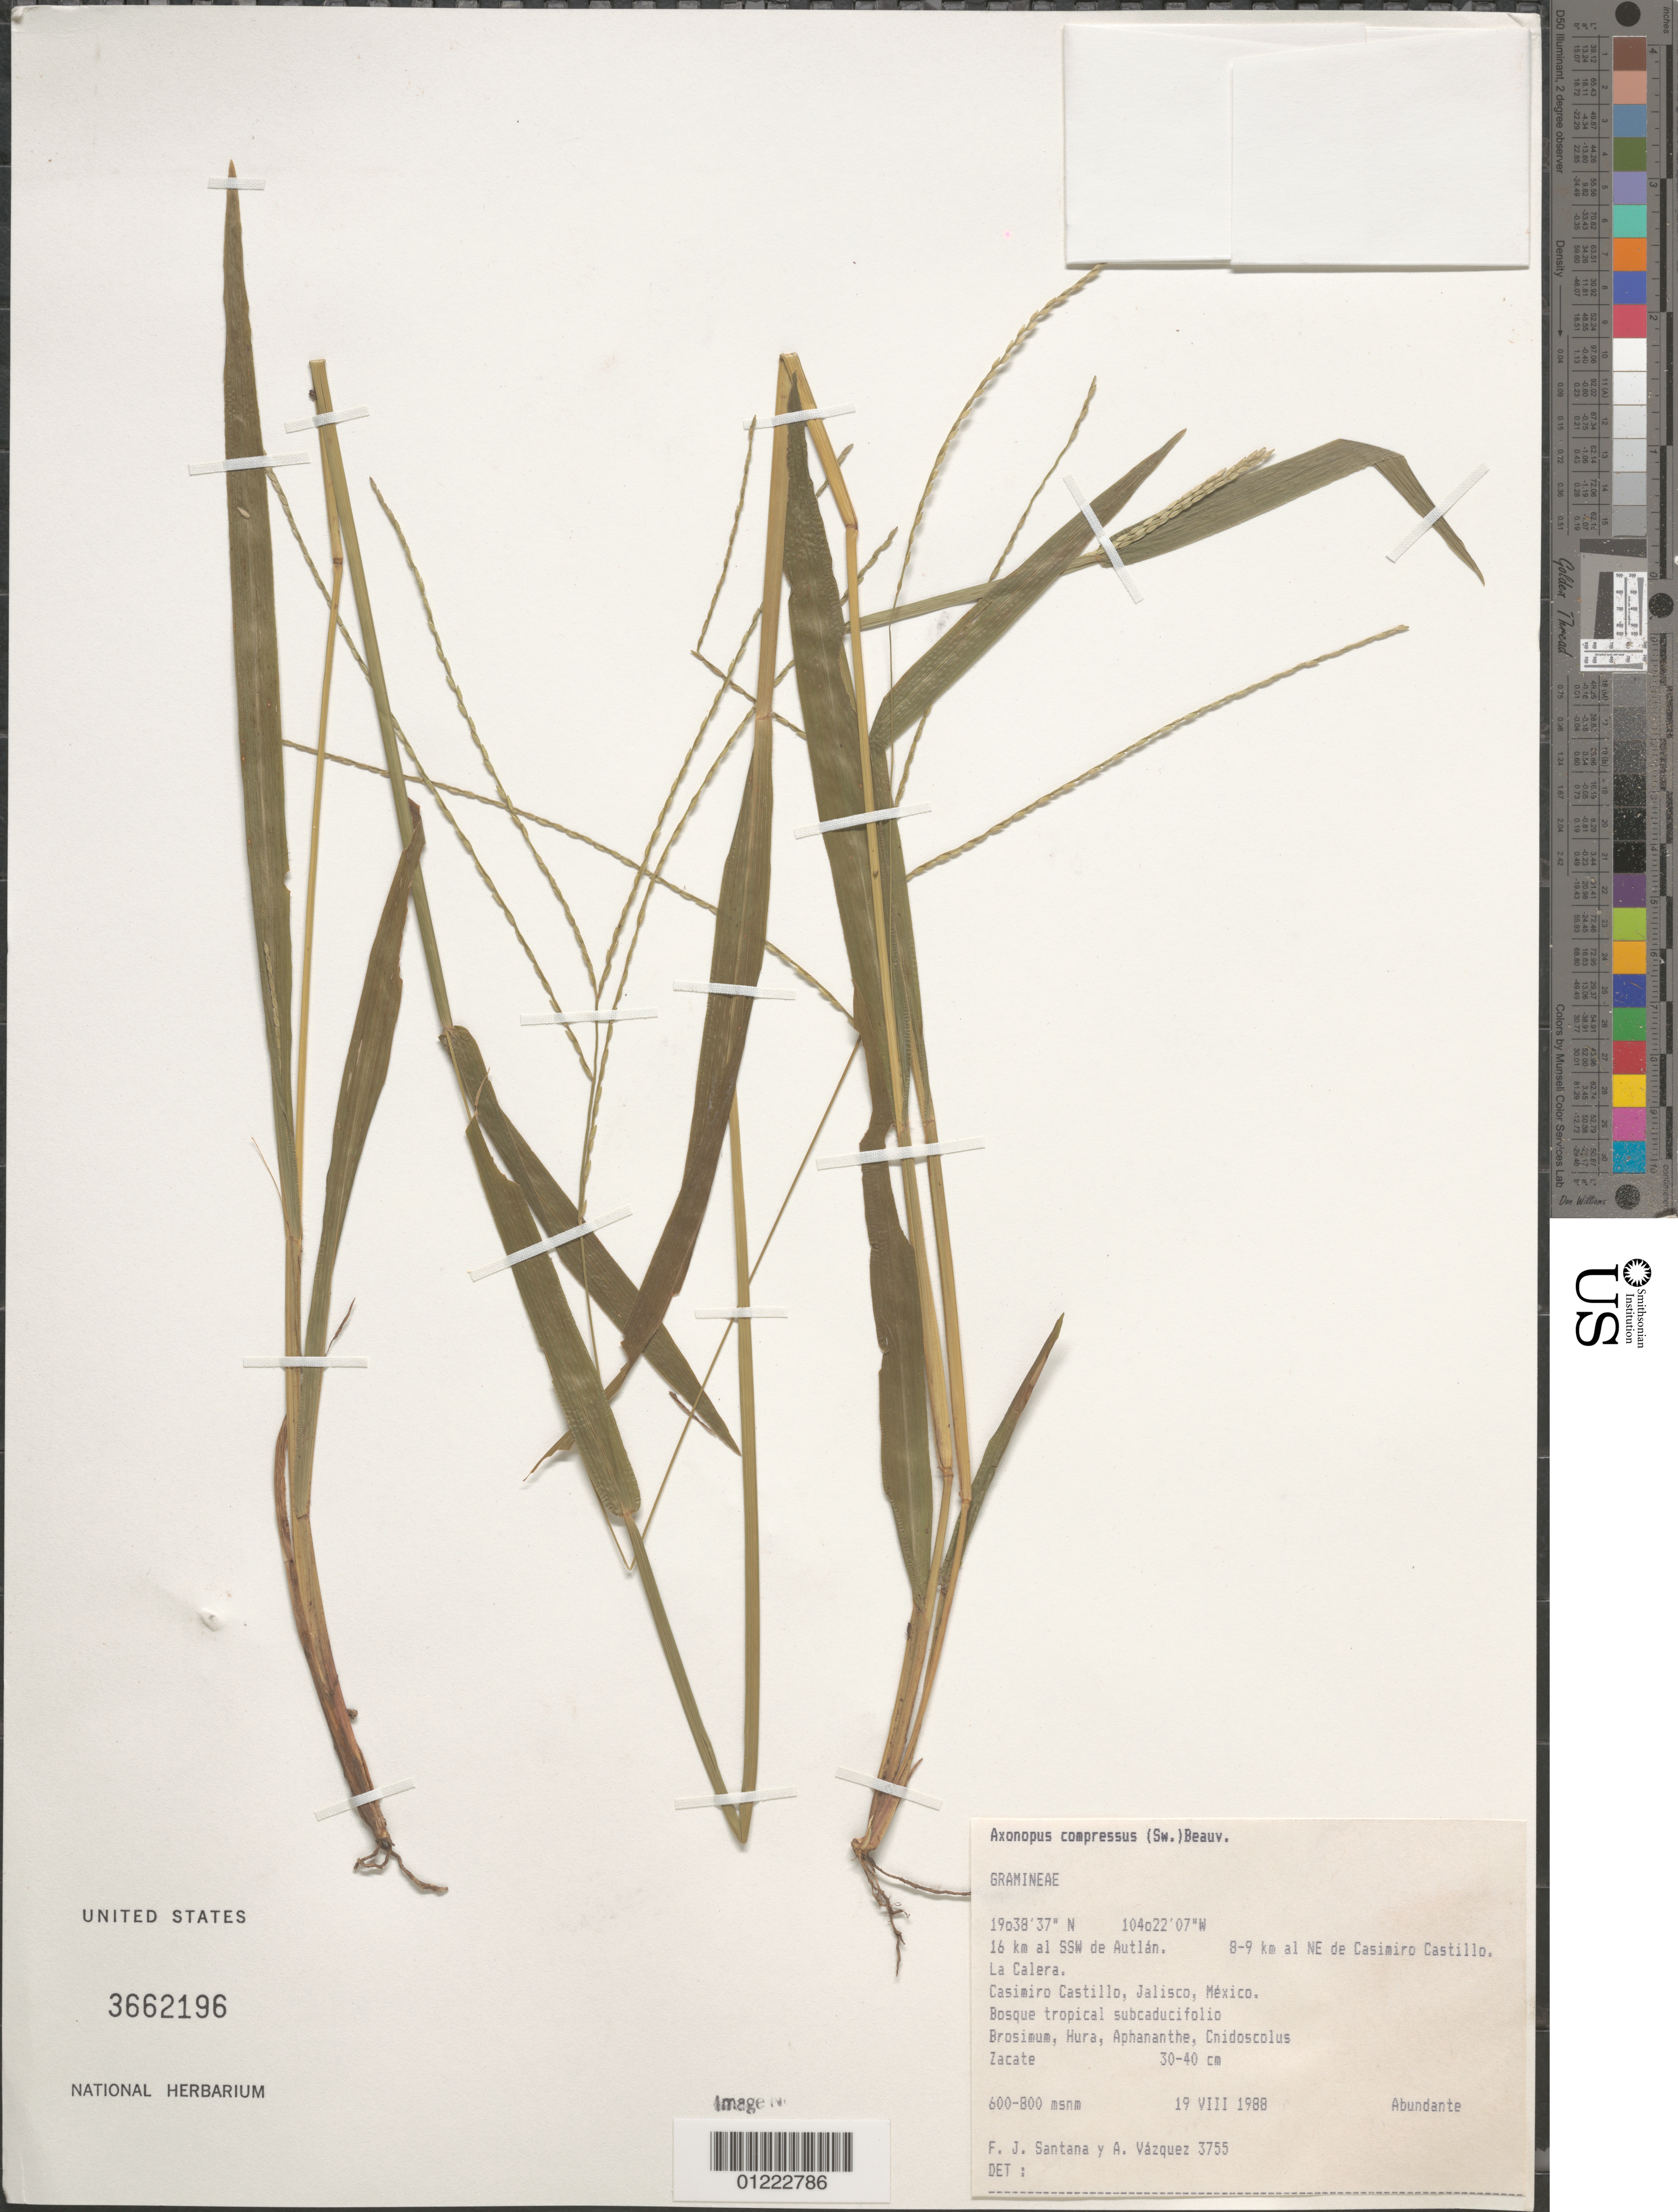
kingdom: Plantae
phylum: Tracheophyta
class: Liliopsida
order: Poales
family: Poaceae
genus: Axonopus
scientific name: Axonopus compressus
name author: (Sw.) P. Beauv.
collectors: F. J. Santana M. & A. Vazquez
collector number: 3755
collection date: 1988-08-19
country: Mexico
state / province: Jalisco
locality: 16 km al SSW de Autlán. 8-9 km al NE de Casisiro Castillo. La Calera.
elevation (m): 600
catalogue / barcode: US 3662196